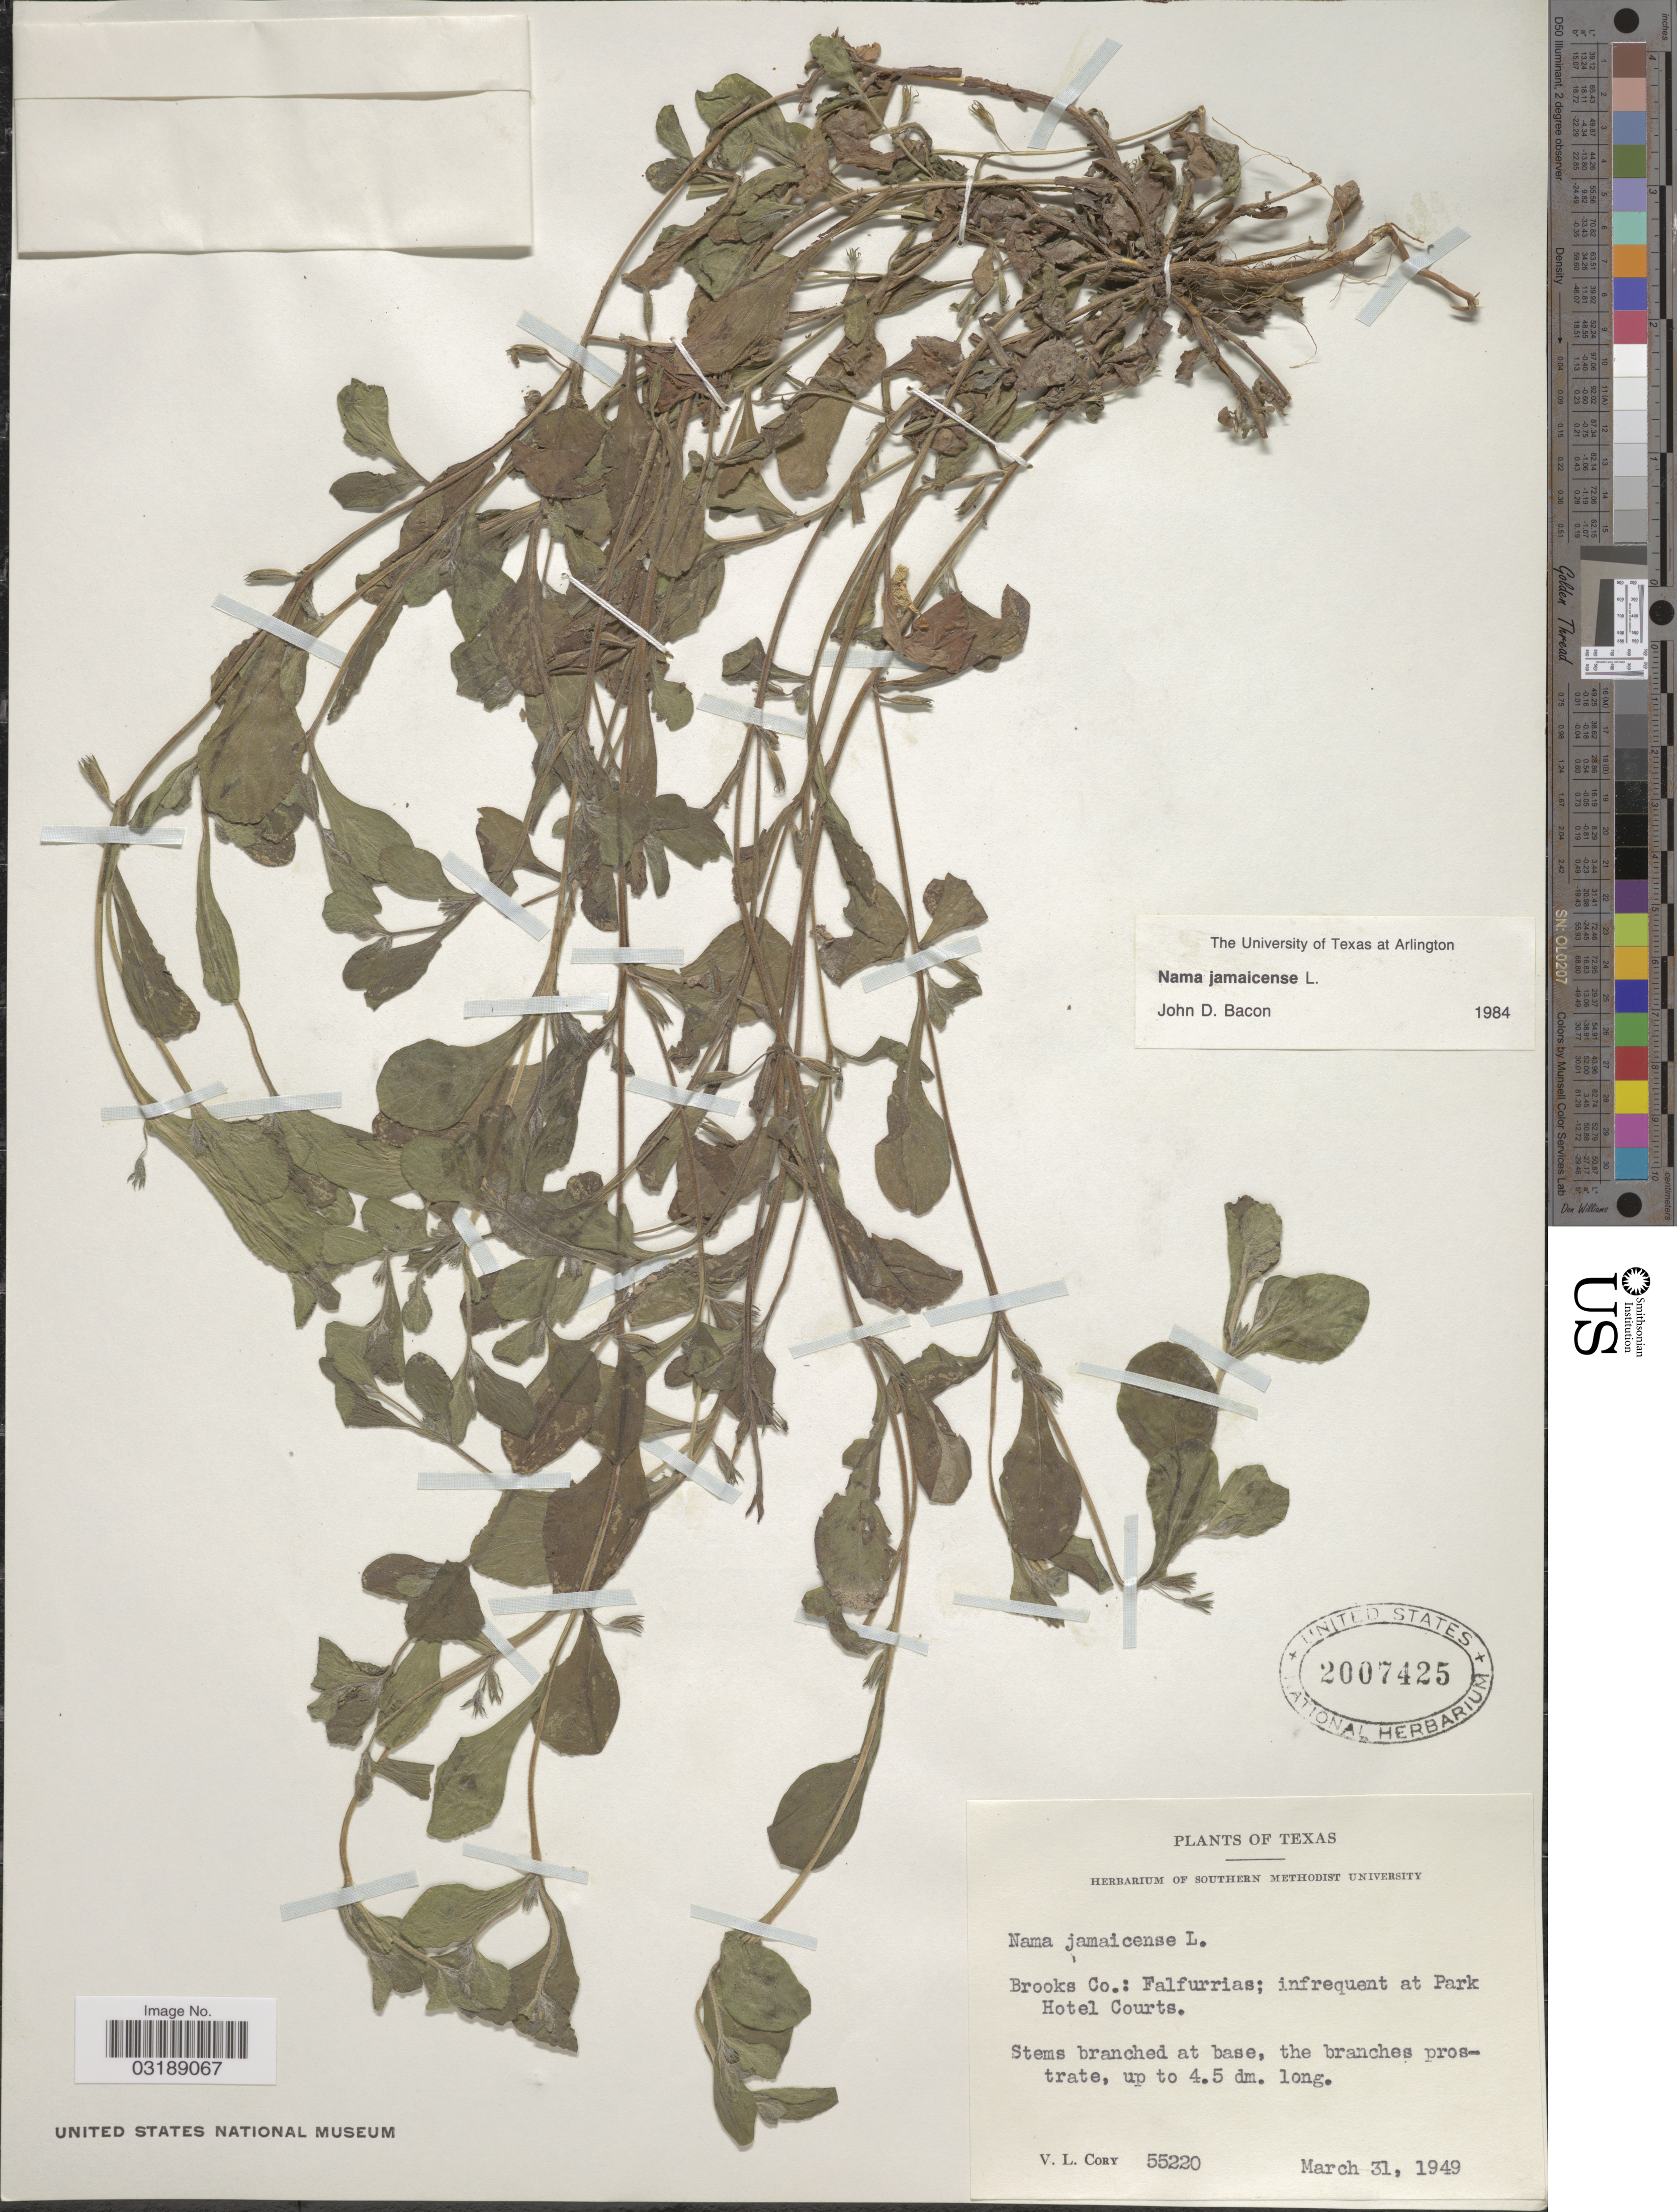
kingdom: Plantae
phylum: Tracheophyta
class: Magnoliopsida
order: Boraginales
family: Namaceae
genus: Nama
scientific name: Nama jamaicensis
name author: L.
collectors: V. Cory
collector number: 55220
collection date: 1949-03-31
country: United States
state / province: Texas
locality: Brooks Co.: Falfurrias; infrequent at Park Hotel Courts.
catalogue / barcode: US 2007425